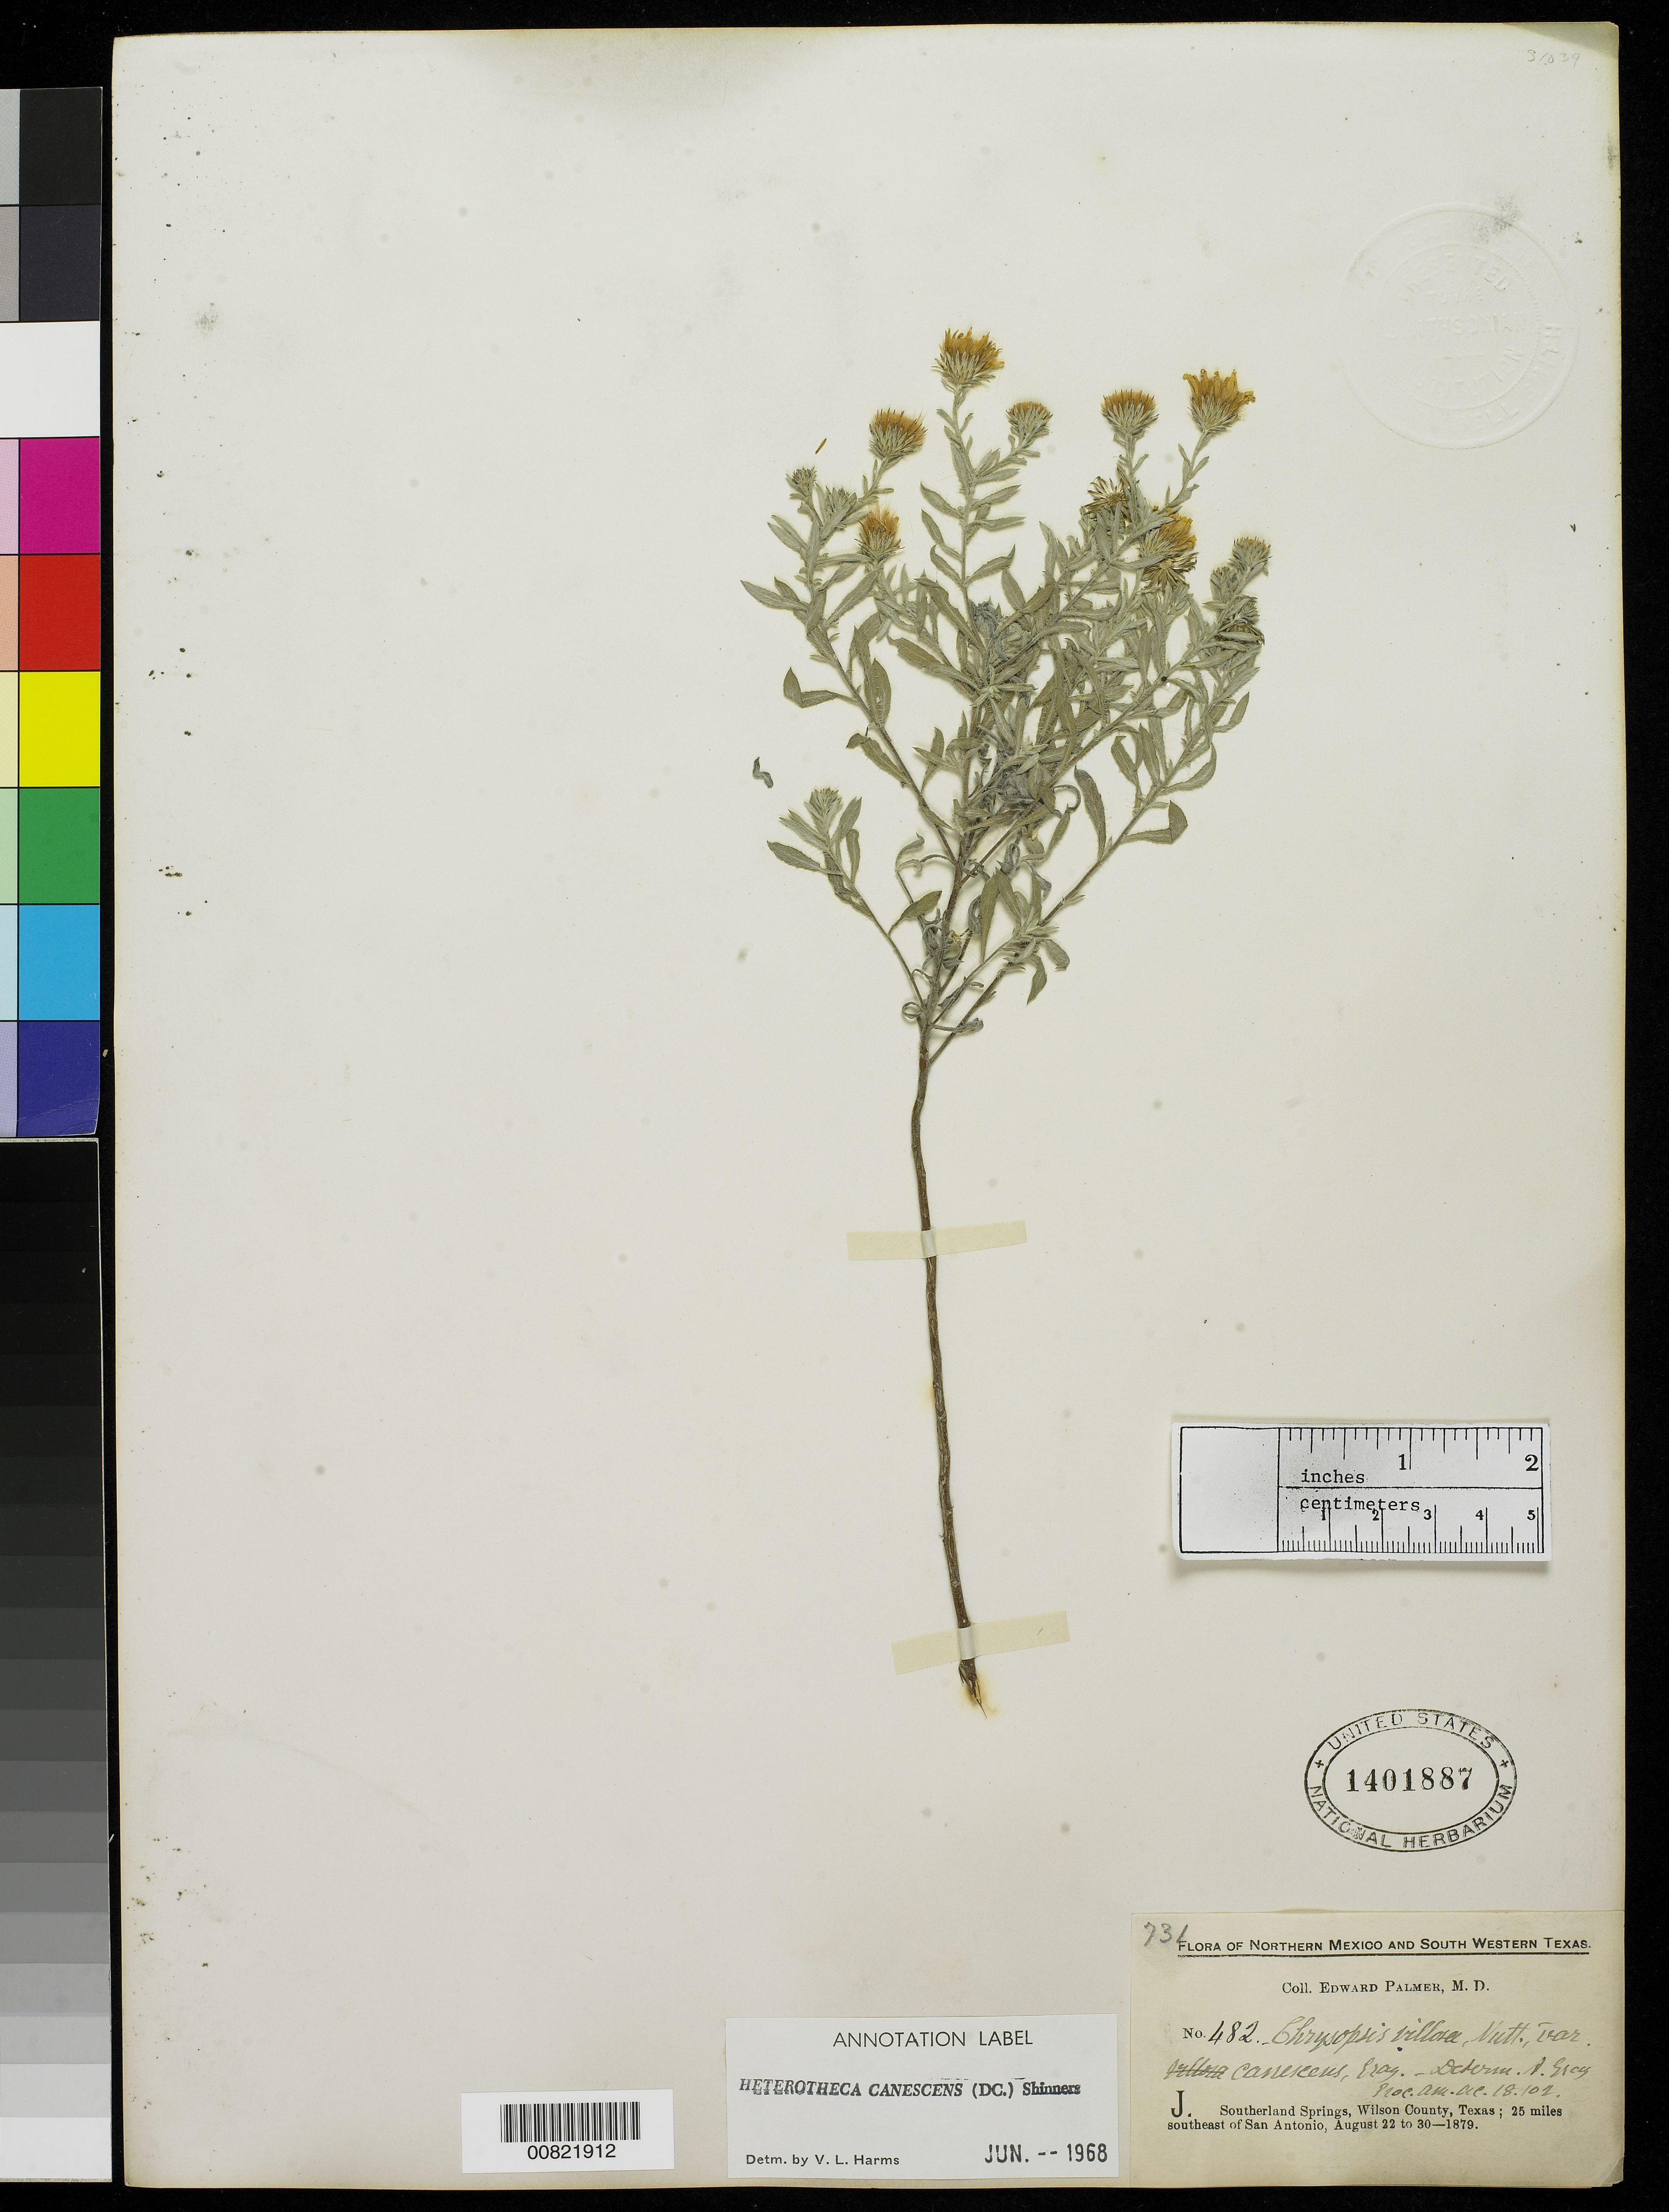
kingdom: Plantae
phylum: Tracheophyta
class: Magnoliopsida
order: Asterales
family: Asteraceae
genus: Heterotheca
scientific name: Heterotheca canescens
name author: (DC.) Shinners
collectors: E. Palmer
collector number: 482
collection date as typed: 22 Aug 1879 to 30 Aug 1879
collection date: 1879-08-22/1879-08-30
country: United States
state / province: Texas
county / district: Wilson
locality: J. Southerland Springs, Wilson County, Texas; 25 miles southeast of San Antonio.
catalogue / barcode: US 1401887